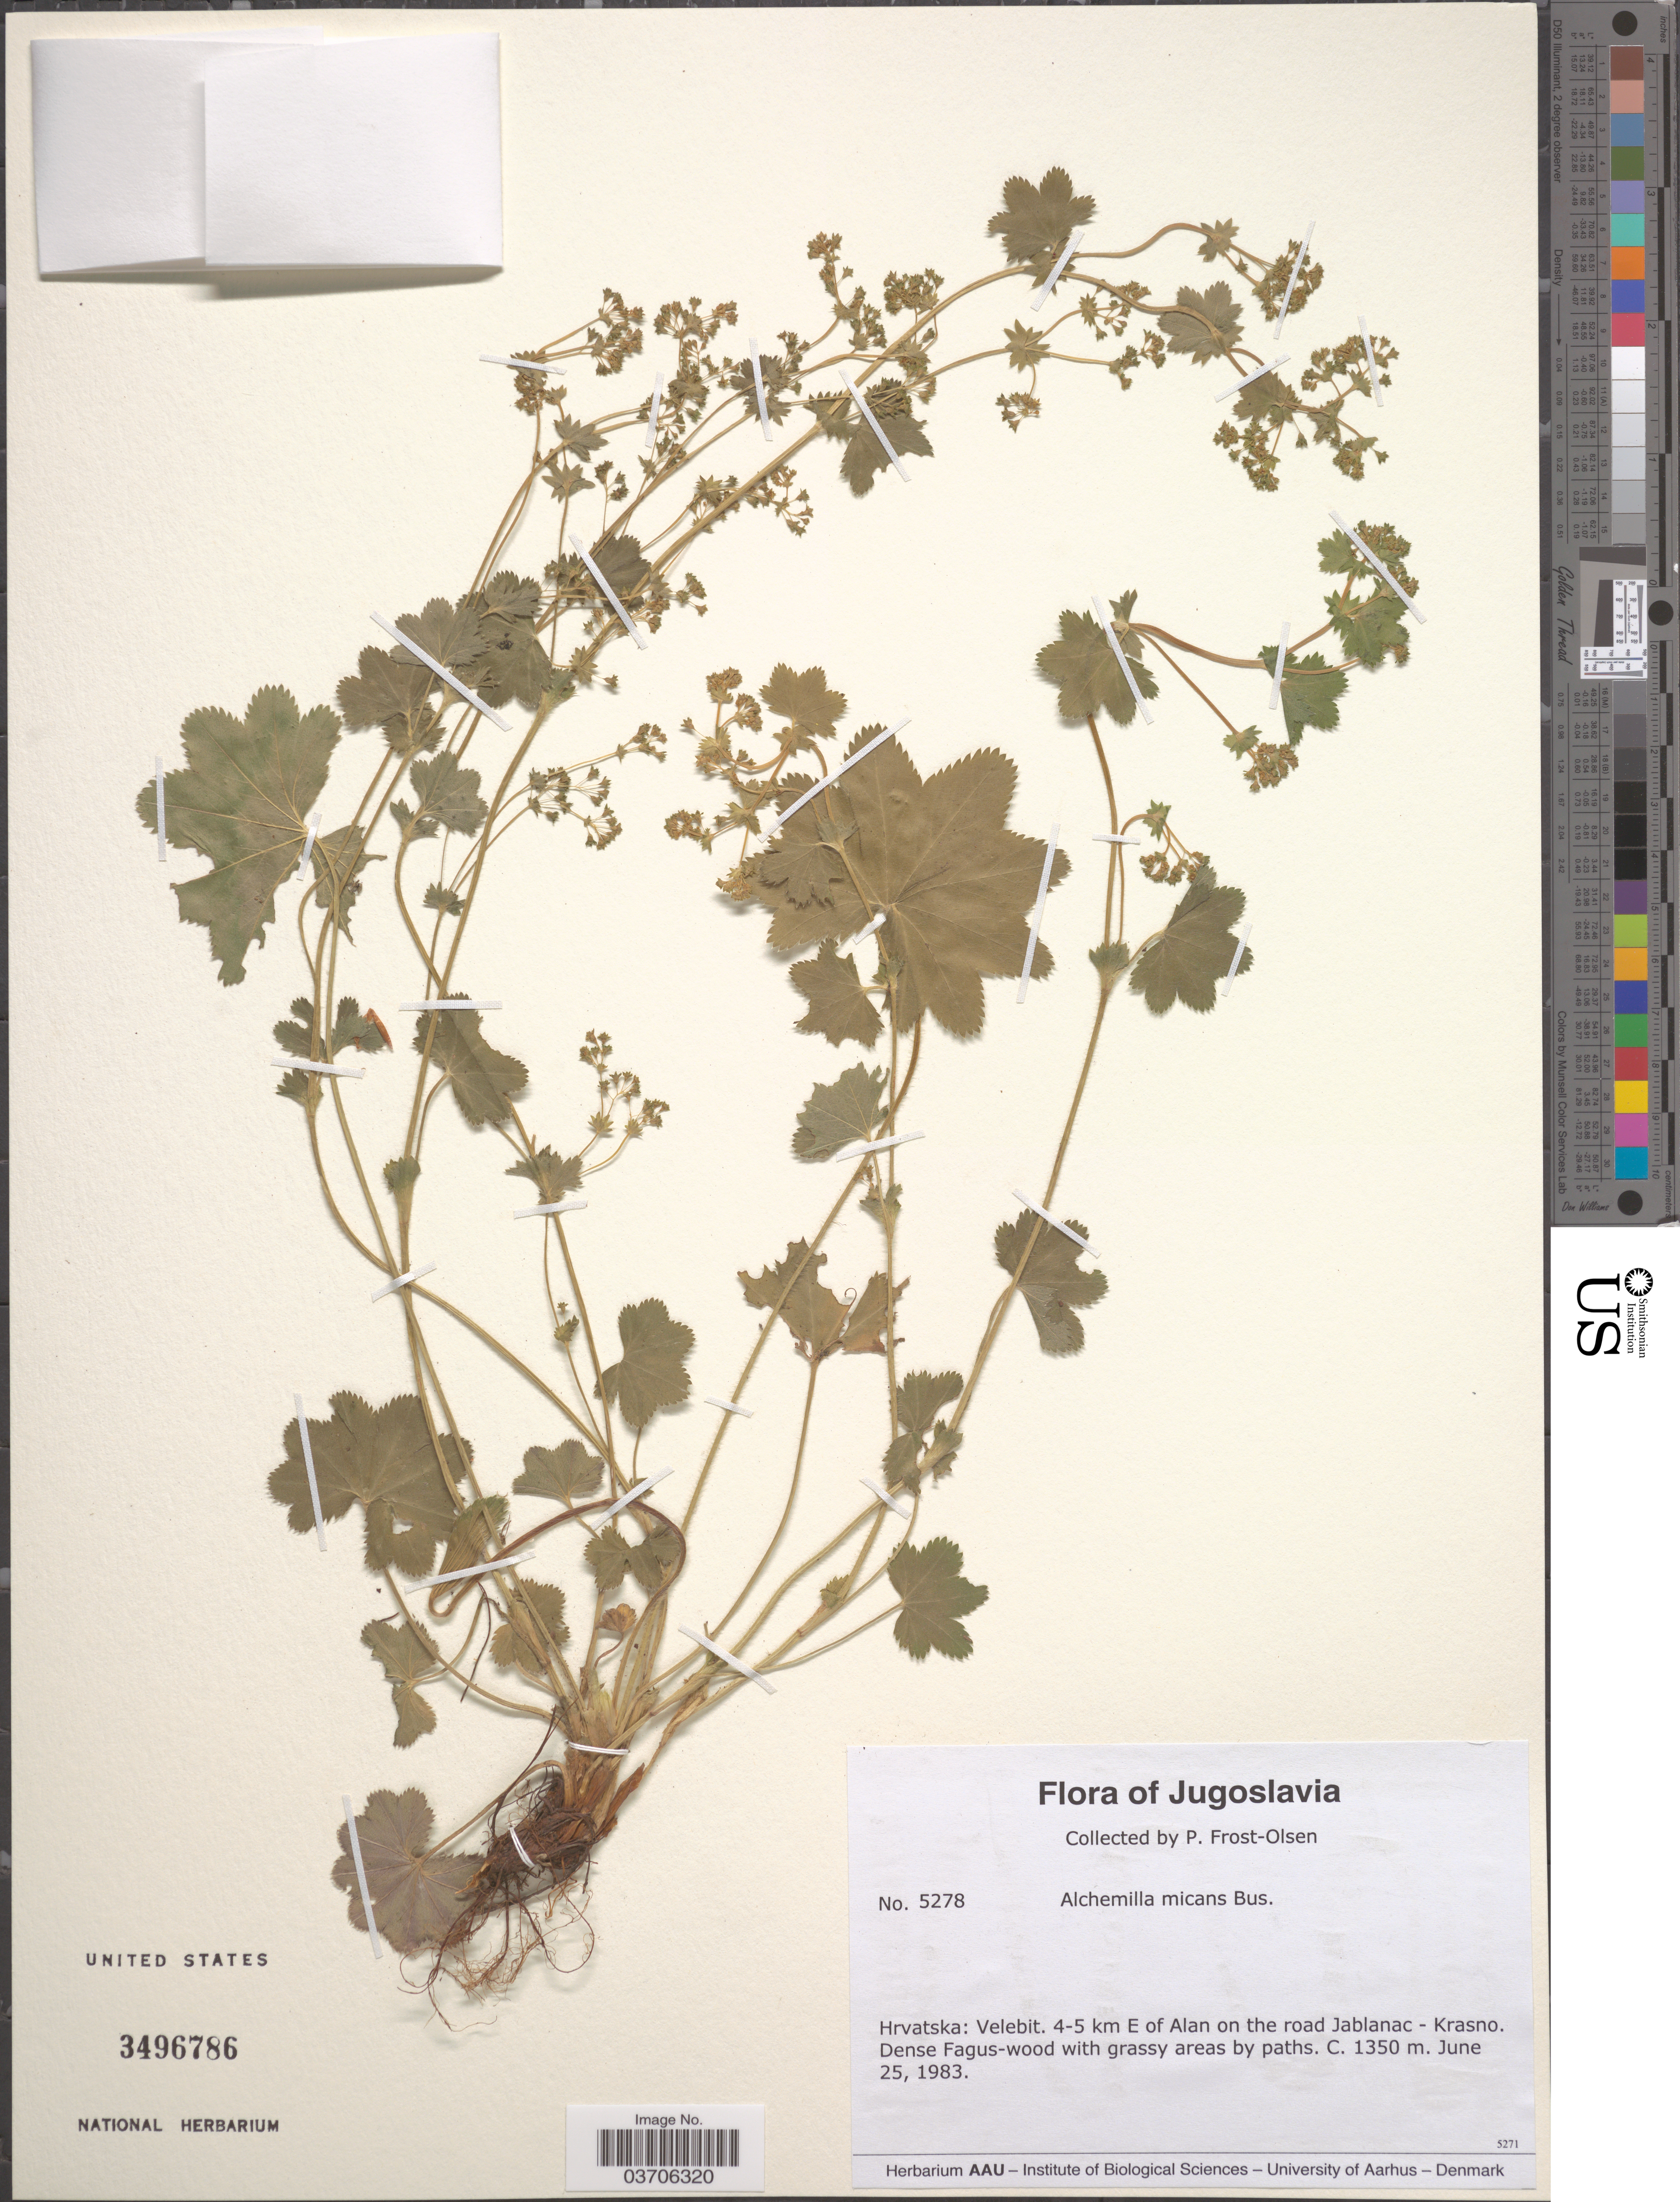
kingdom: Plantae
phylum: Tracheophyta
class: Magnoliopsida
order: Rosales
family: Rosaceae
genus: Alchemilla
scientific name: Alchemilla micans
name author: Buser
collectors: P. Frost-Olsen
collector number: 5278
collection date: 1983-06-25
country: Croatia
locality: Jugoslavia. Hrvatska: Velebit. 4-5 km E of Alan on the road Jablanac-Krasno.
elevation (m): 1350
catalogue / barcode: US 3496786